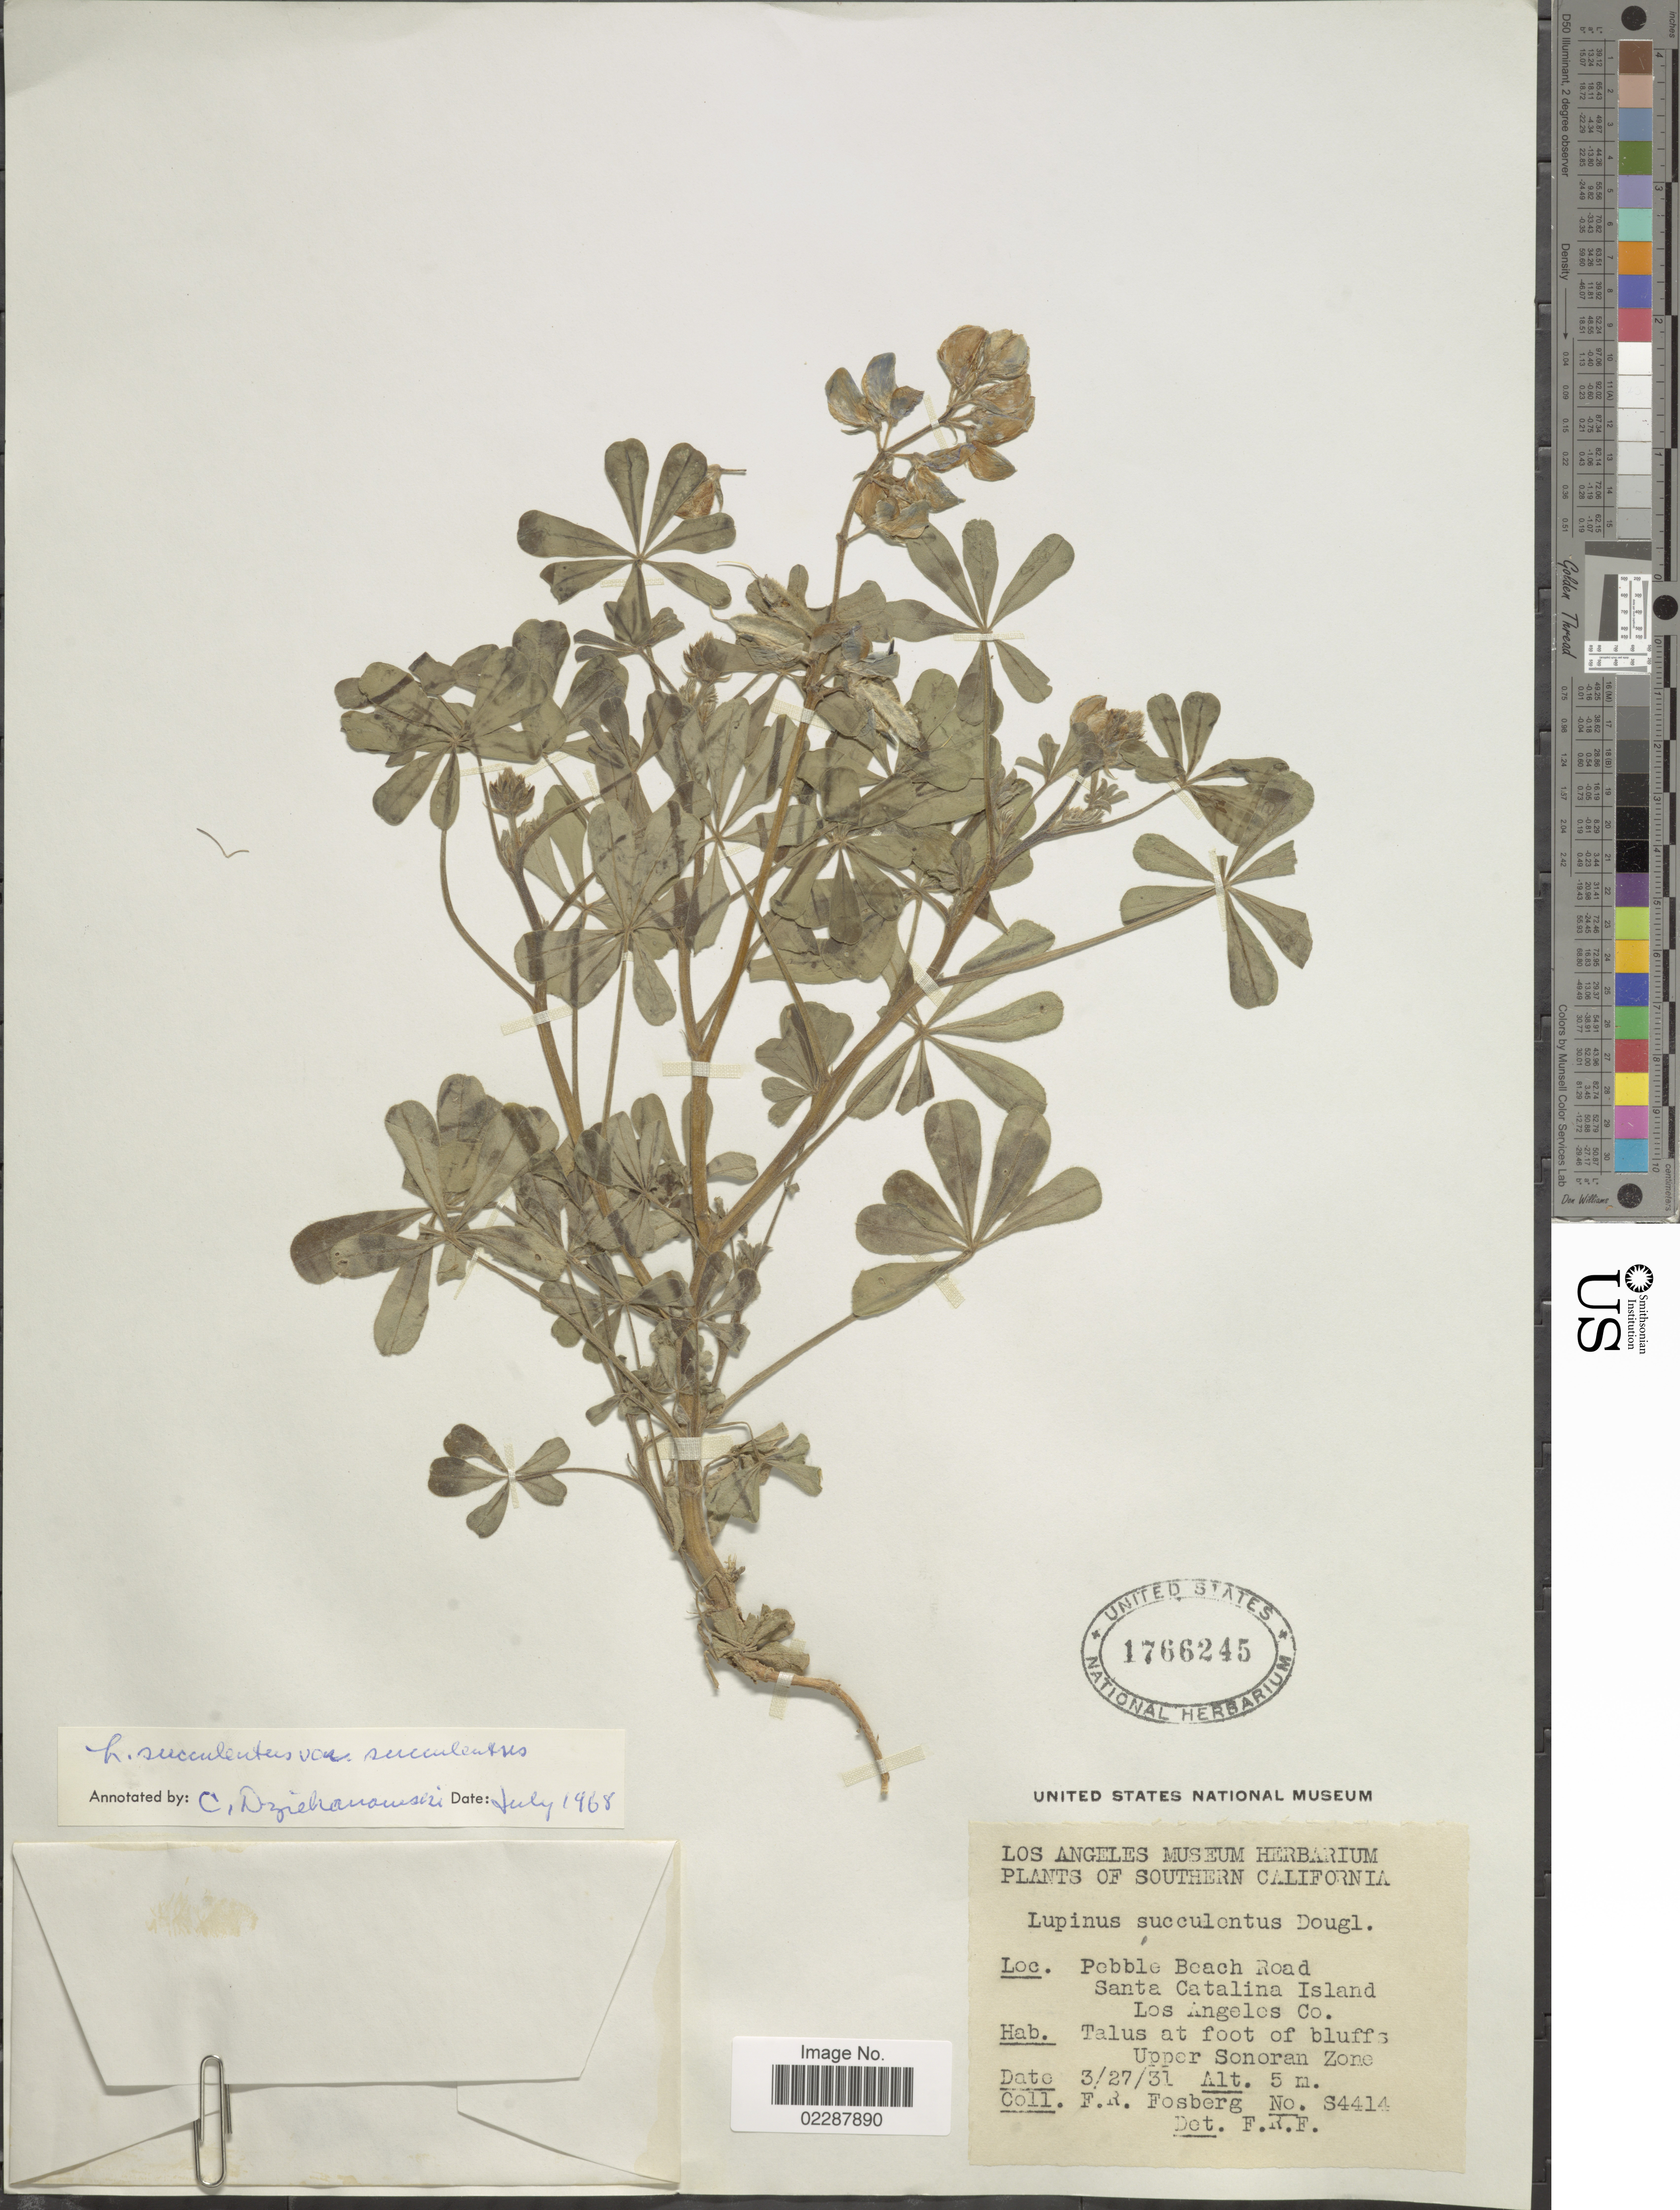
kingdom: Plantae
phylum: Tracheophyta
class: Magnoliopsida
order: Fabales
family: Fabaceae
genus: Lupinus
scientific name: Lupinus succulentus var. succulentus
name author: Douglas ex K. Koch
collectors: F. R. Fosberg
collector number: S4414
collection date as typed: Transcribed d/m/y: 27/3/31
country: United States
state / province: California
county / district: Los Angeles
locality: Southern California, Pebble Beach Road, Santa Cataline Island, Los Angeles Co.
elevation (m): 5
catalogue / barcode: US 1766245